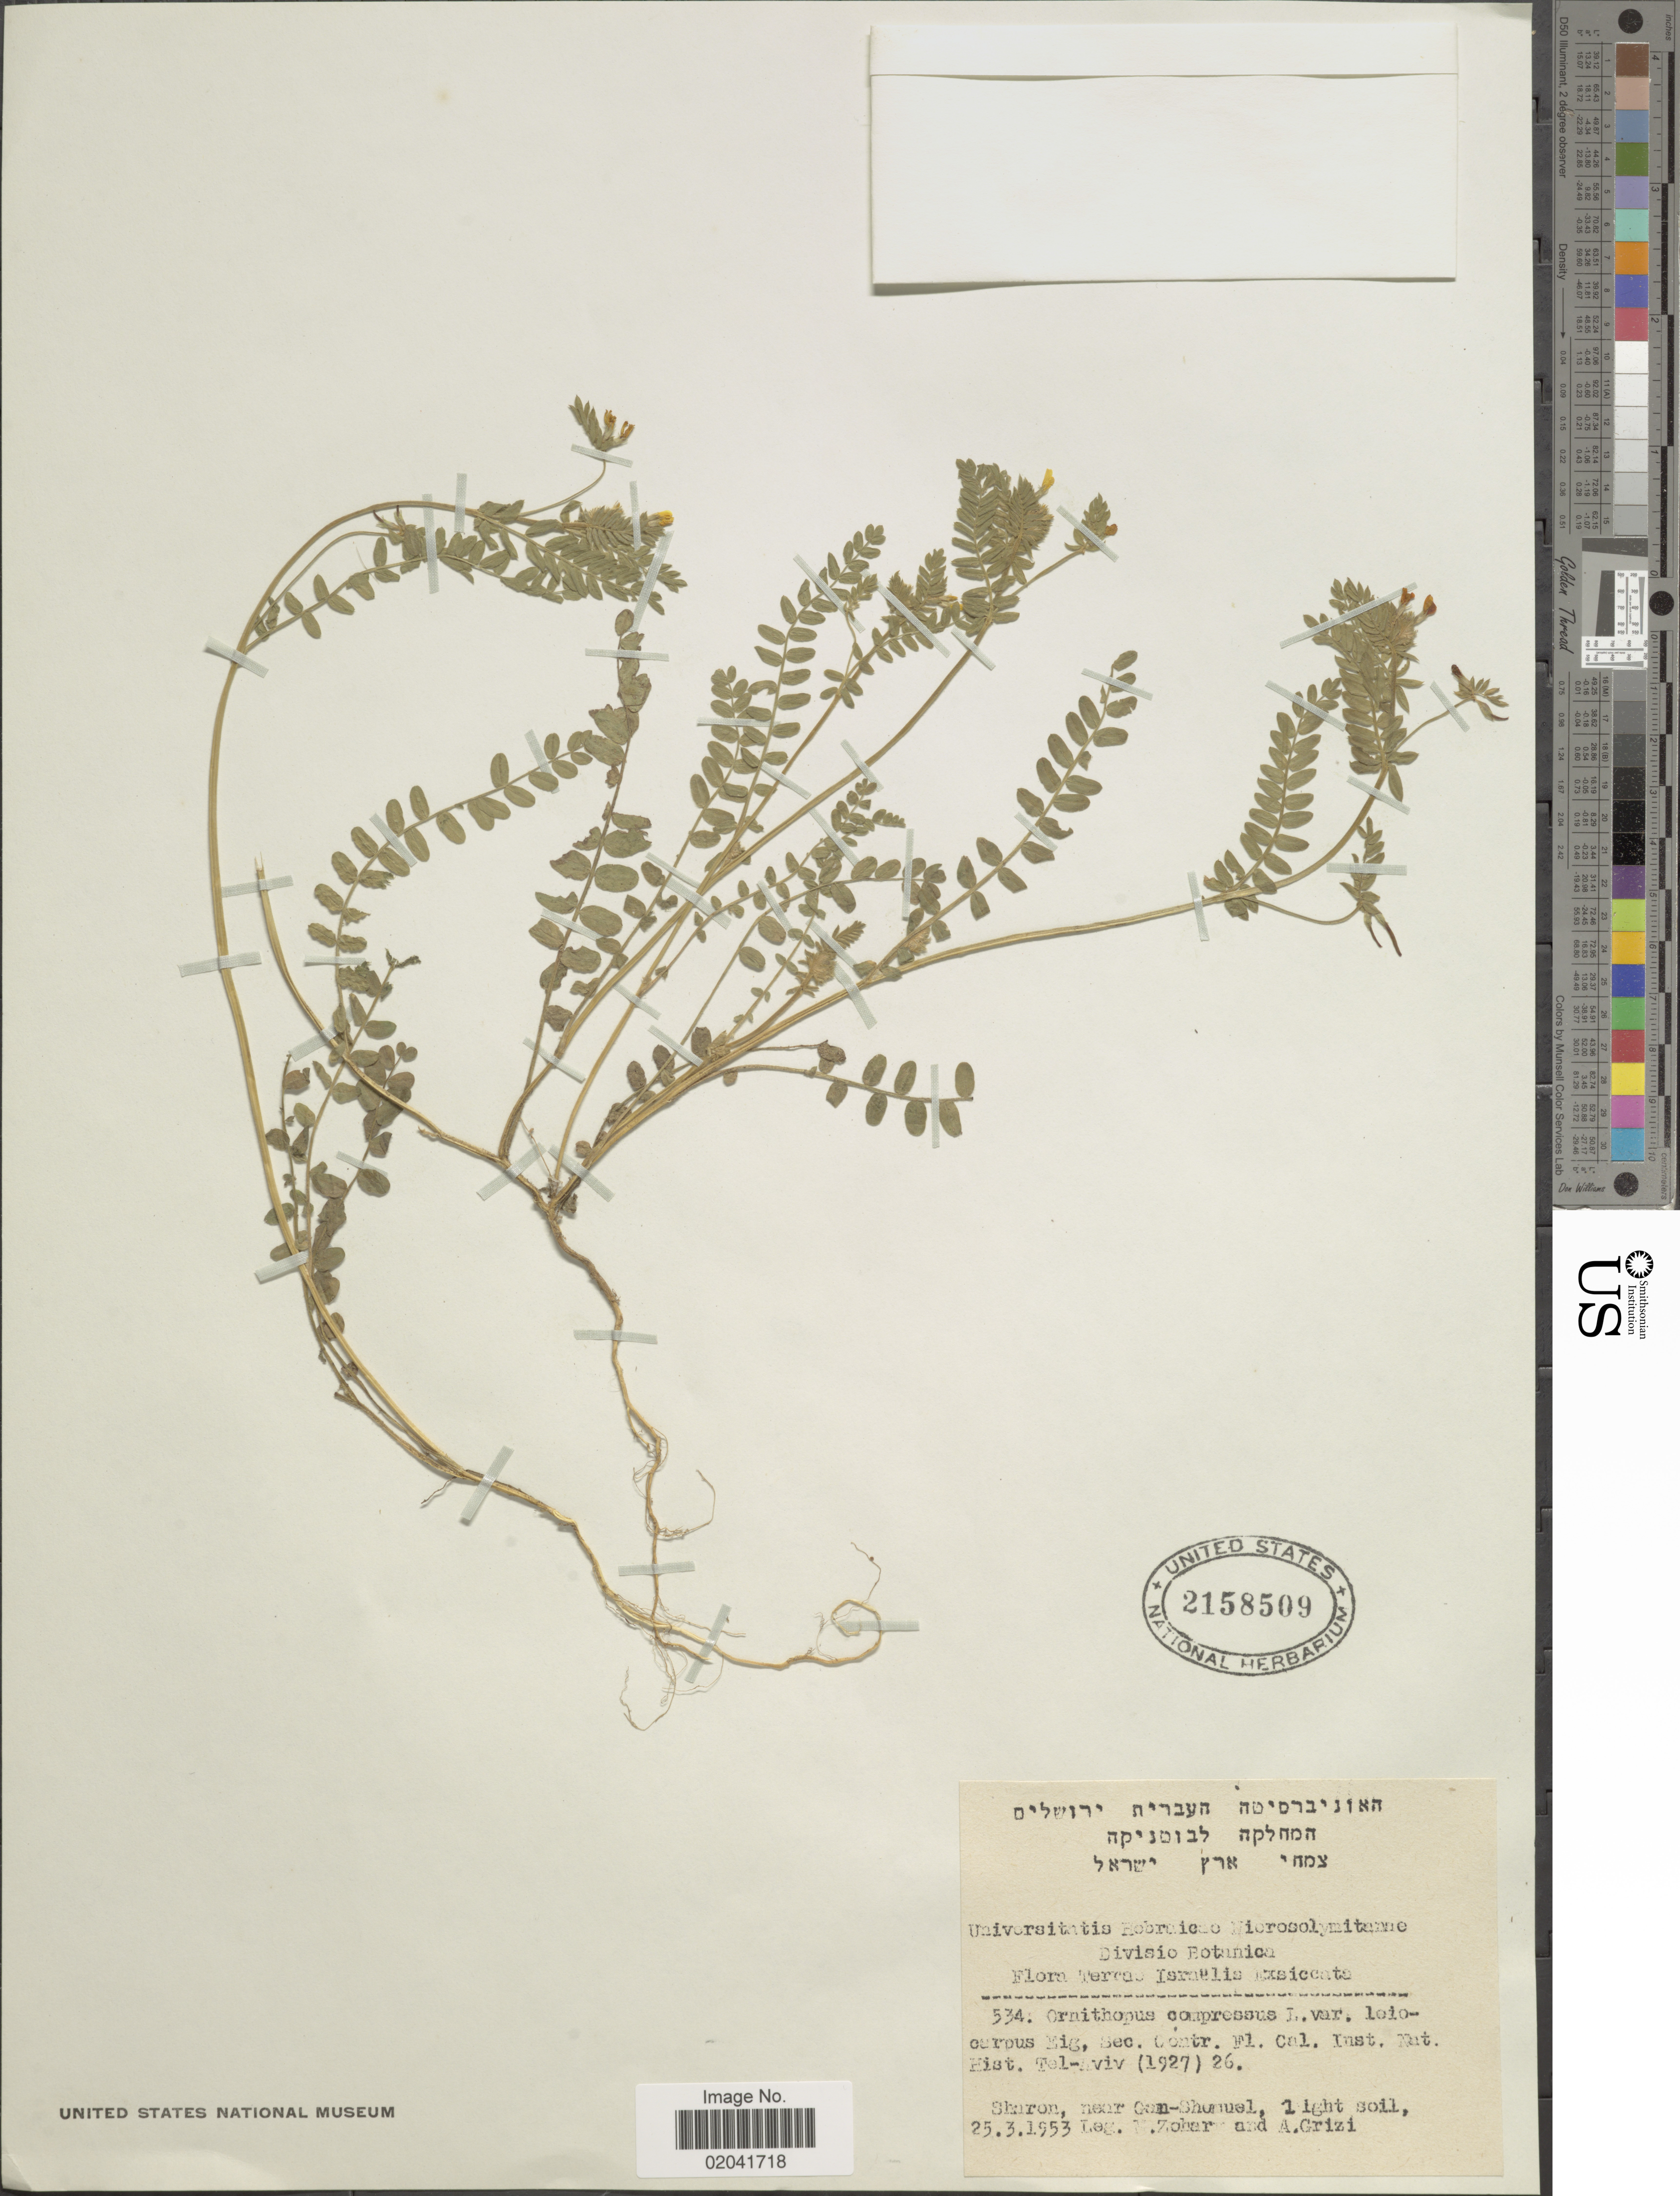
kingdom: Plantae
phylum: Tracheophyta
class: Magnoliopsida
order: Fabales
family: Fabaceae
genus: Ornithopus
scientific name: Ornithopus compressus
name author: L.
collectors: M. Zohary & A. Grizi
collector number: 534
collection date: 1953-03-25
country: Israel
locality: Terrae Israelis, Sharon, near Gun-Shumuel, light soil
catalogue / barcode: US 2158509